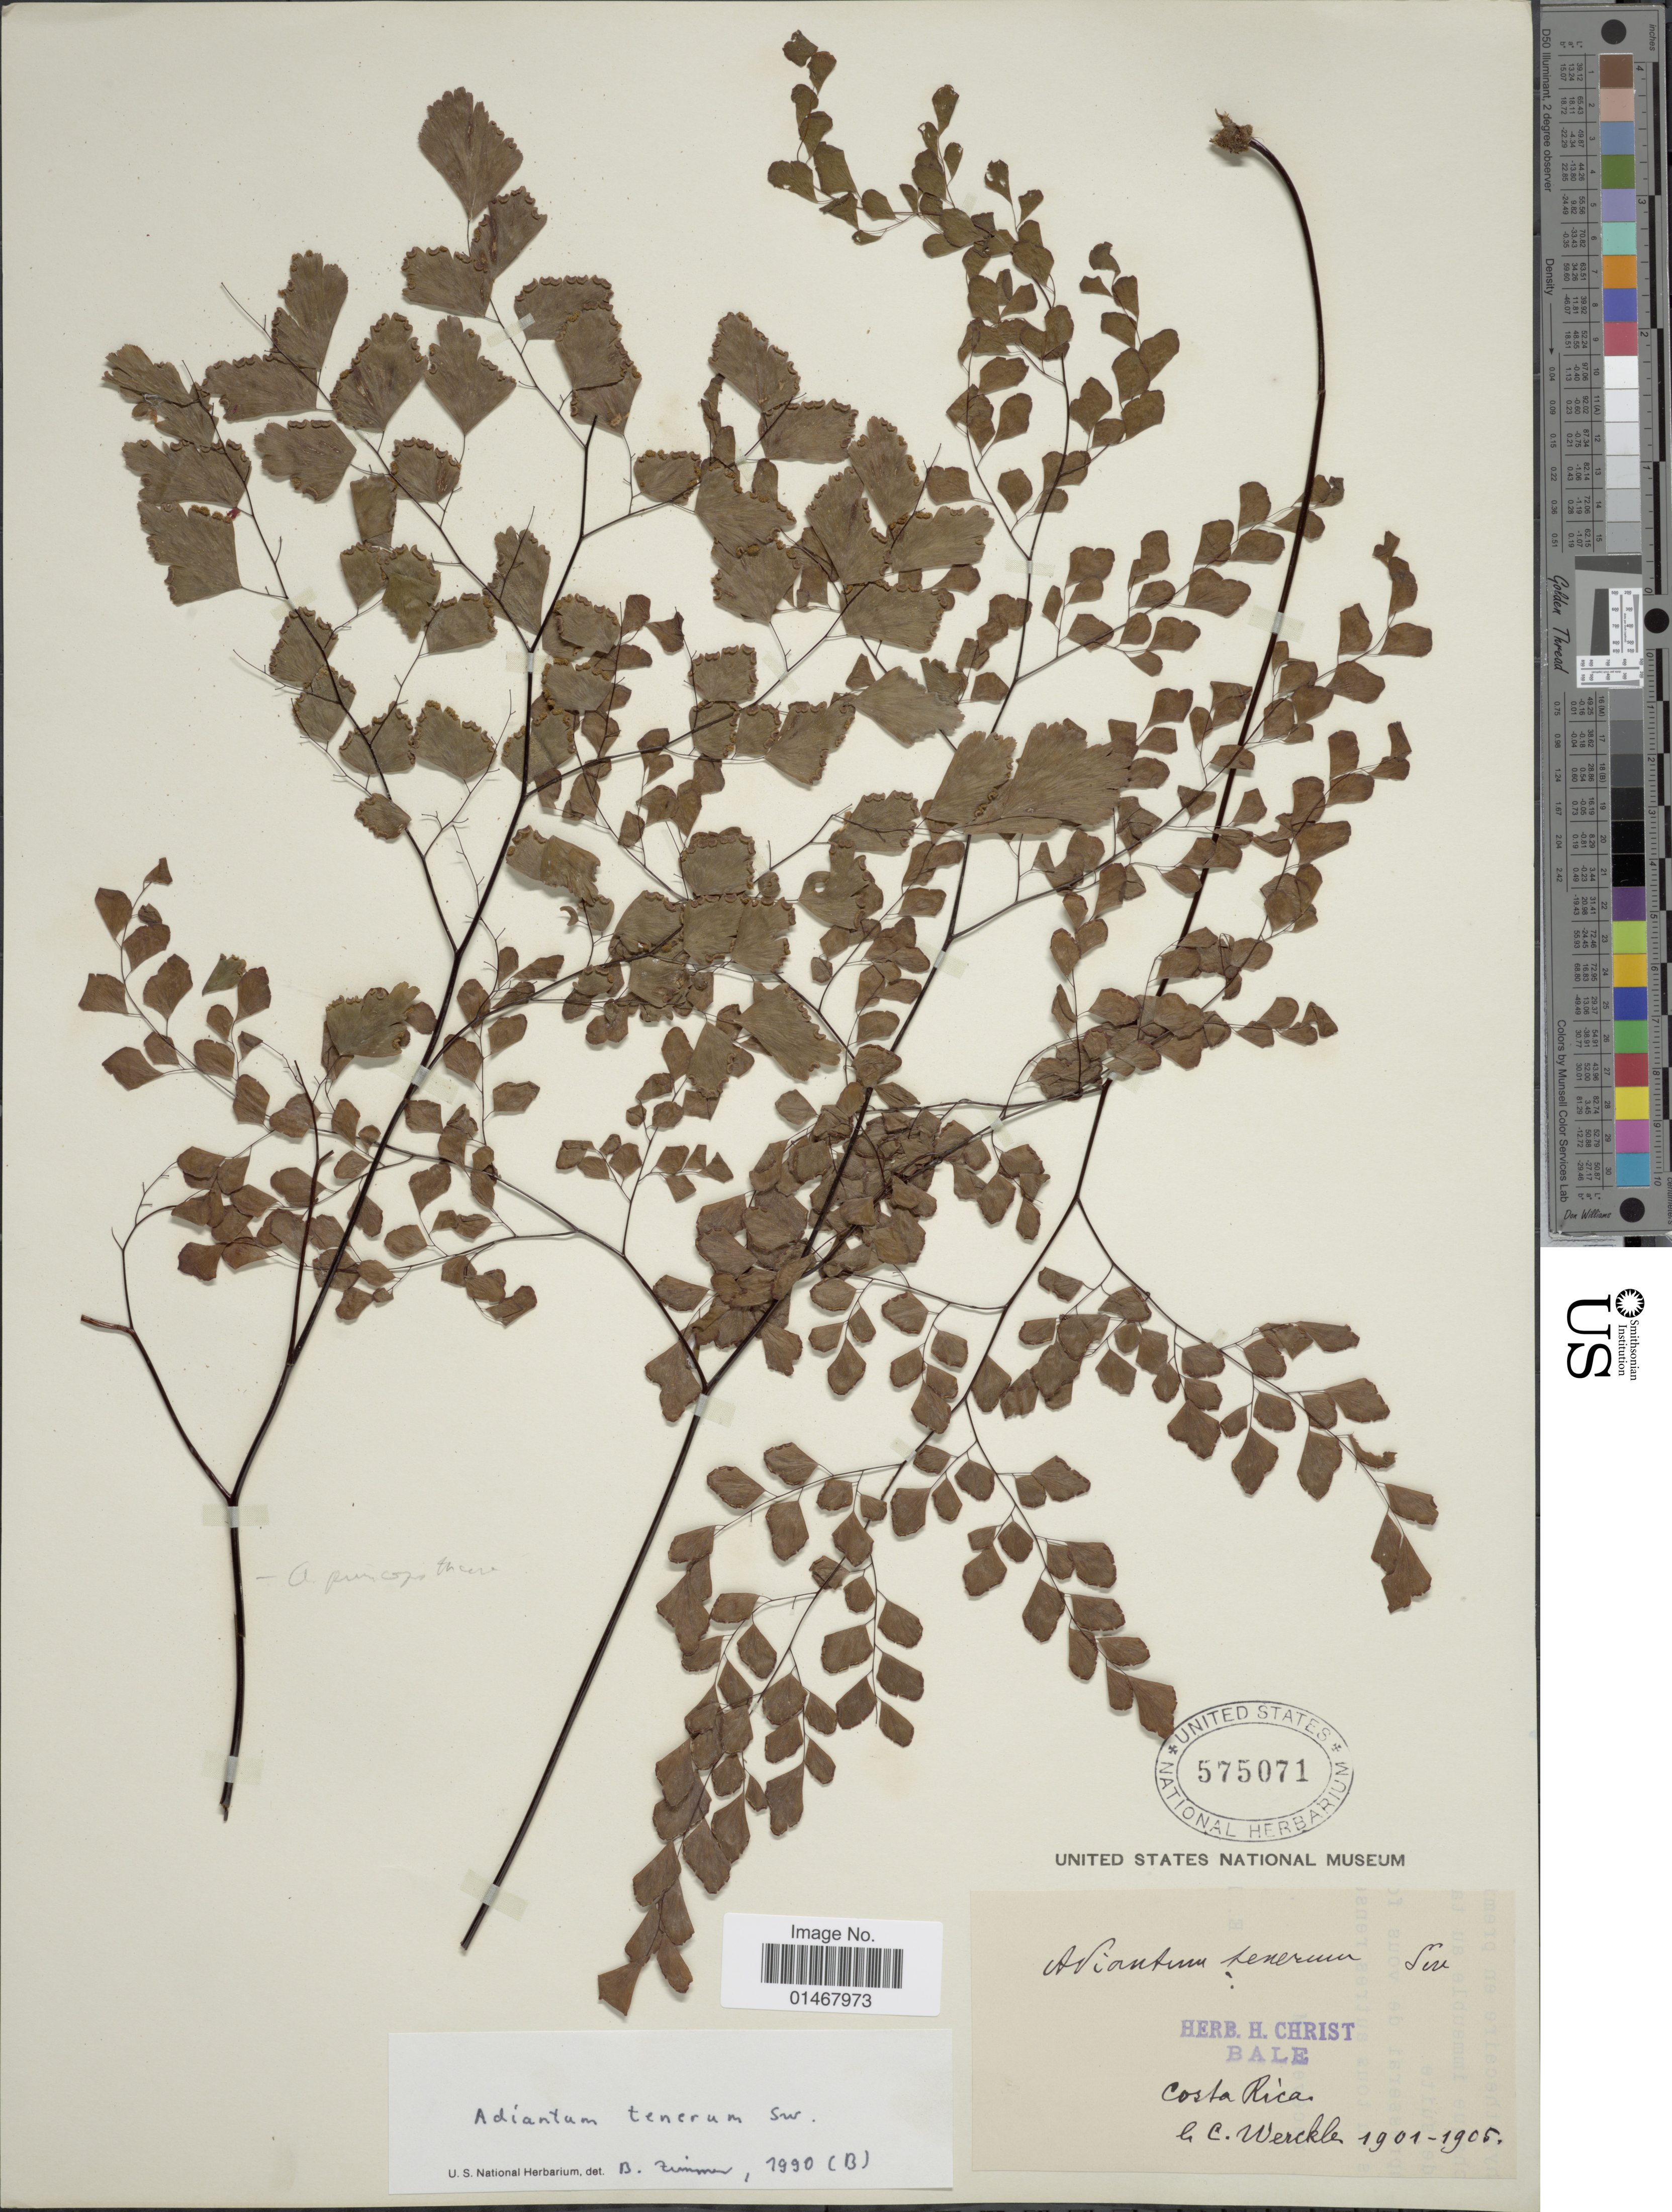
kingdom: Plantae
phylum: Tracheophyta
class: Polypodiopsida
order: Polypodiales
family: Pteridaceae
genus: Adiantum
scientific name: Adiantum tenerum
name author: Sw.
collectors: C. C Wercklé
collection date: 1901/1905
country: Costa Rica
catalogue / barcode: US 575071